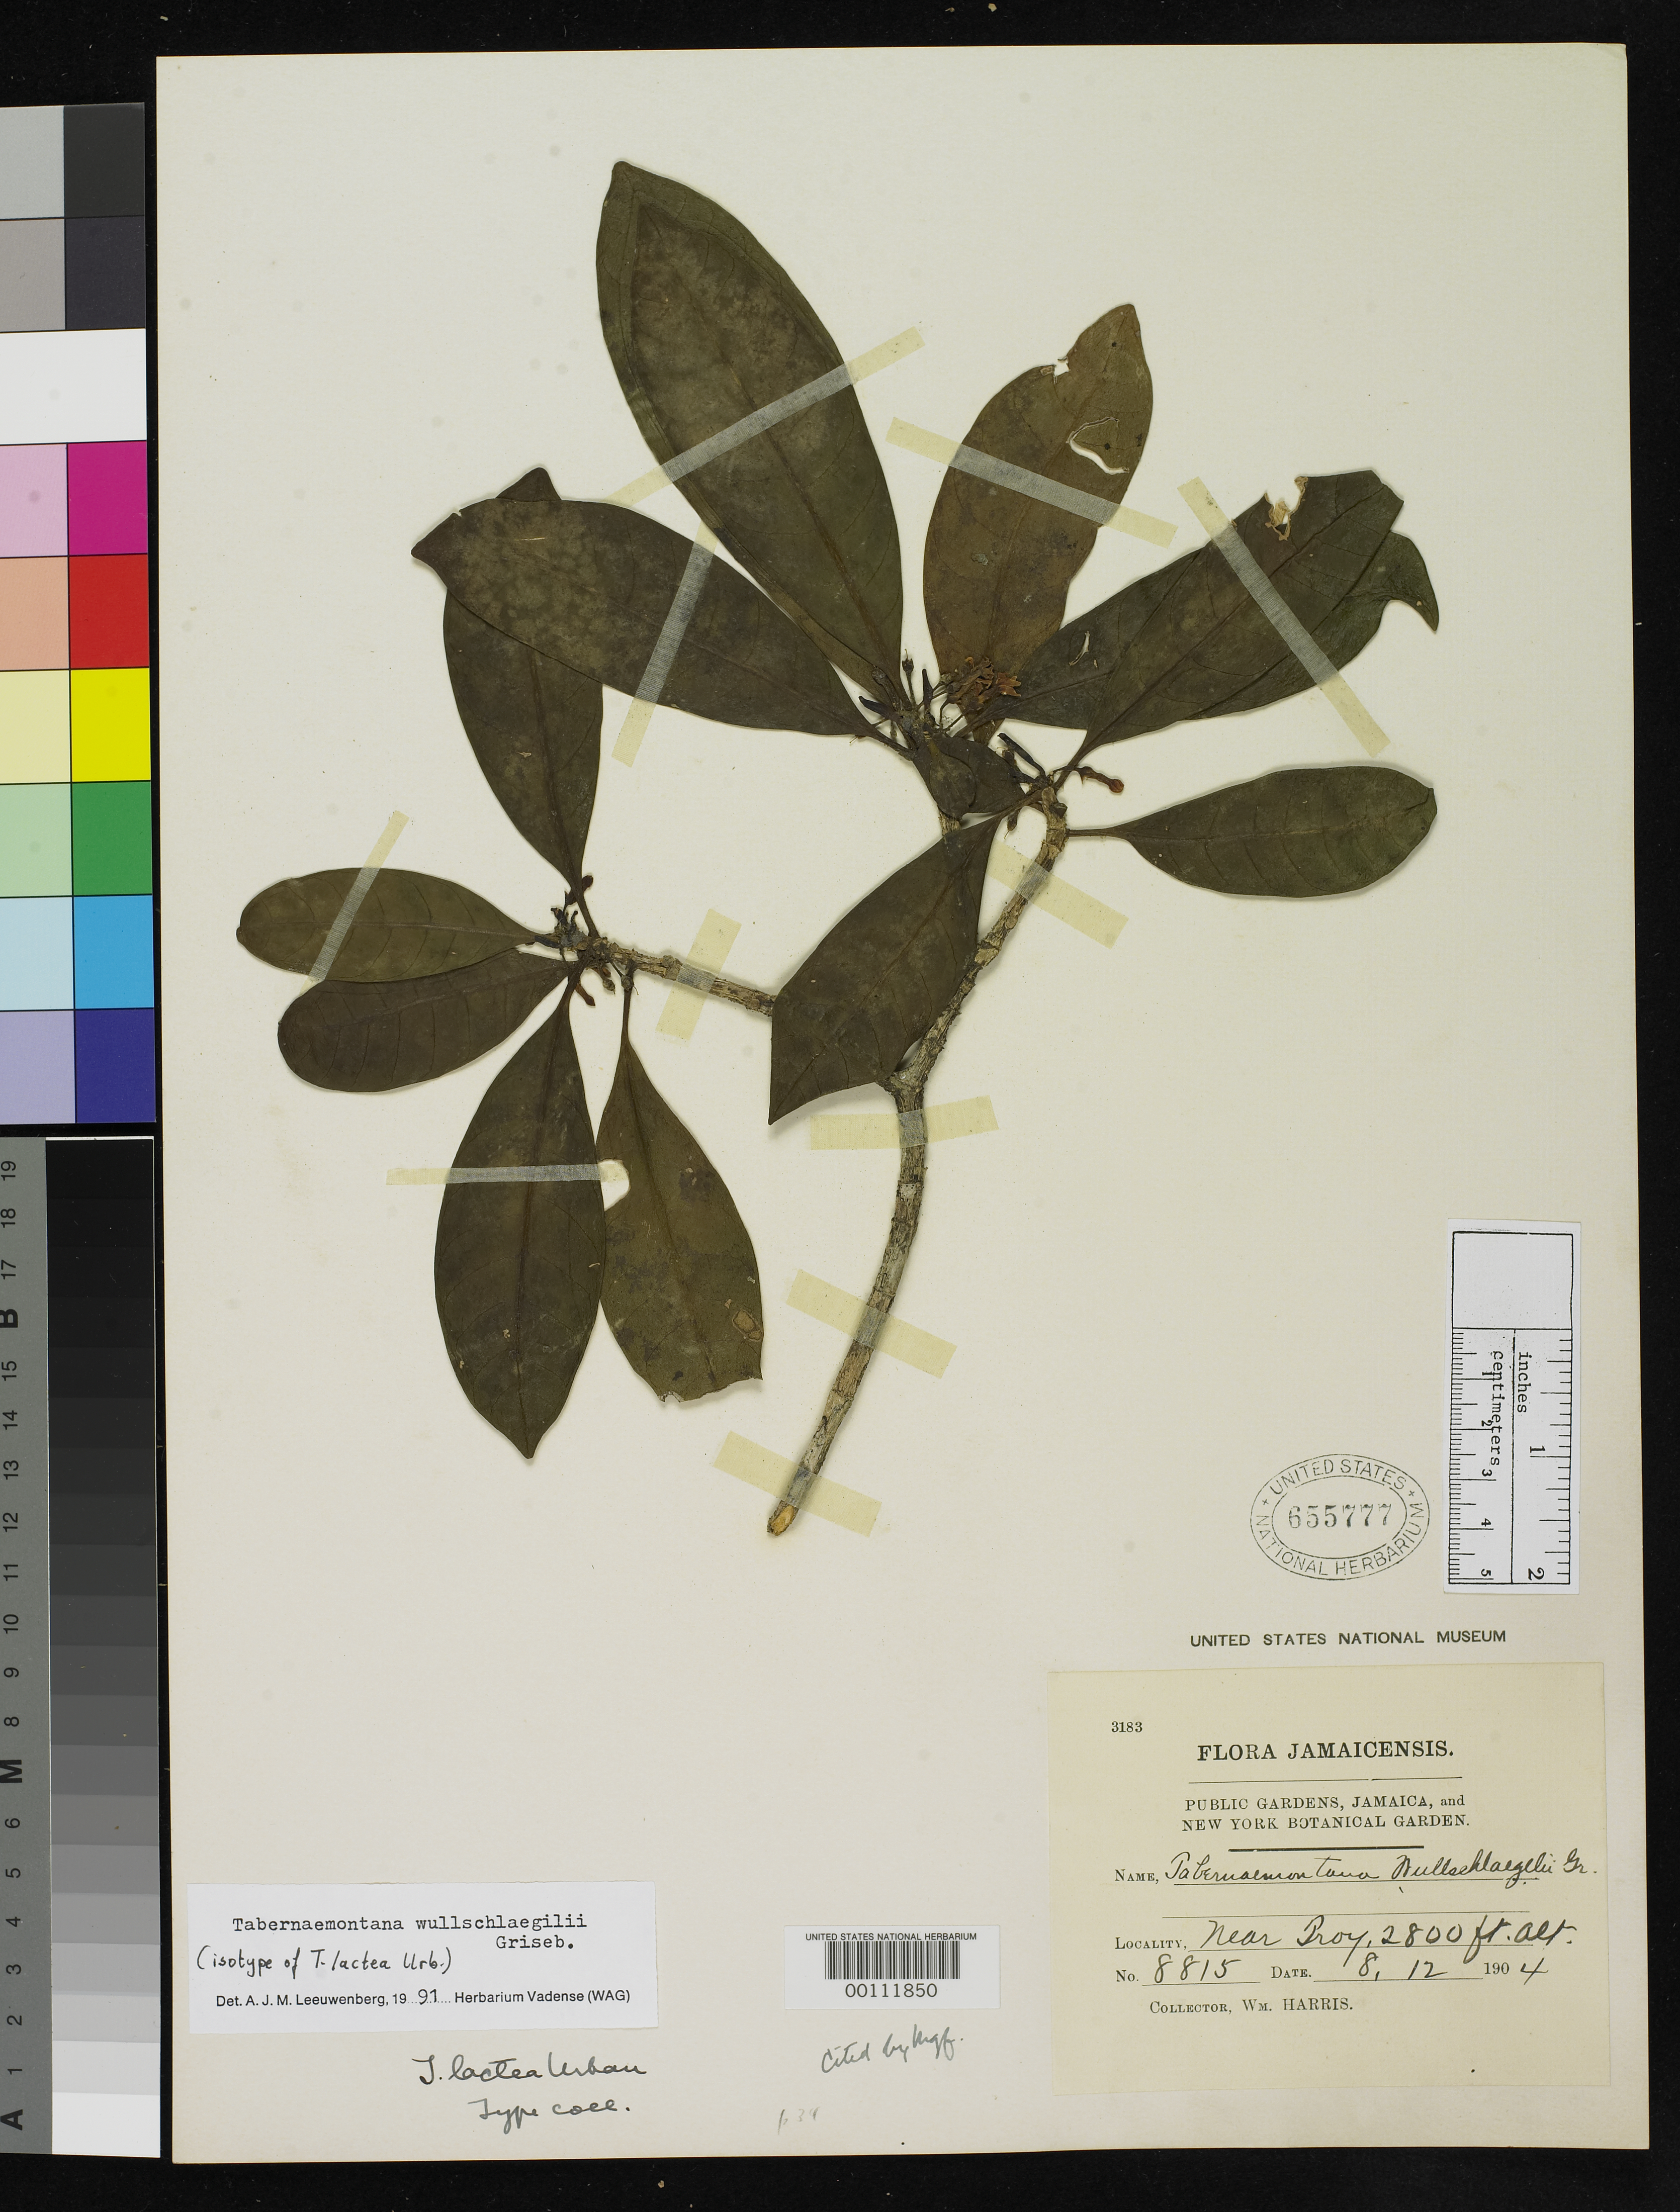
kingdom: Plantae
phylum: Tracheophyta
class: Magnoliopsida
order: Gentianales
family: Apocynaceae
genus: Tabernaemontana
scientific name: Tabernaemontana lactea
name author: Urb.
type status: Isotype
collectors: W. H. Harris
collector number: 8815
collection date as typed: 08 Dec 1904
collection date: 1904-12-08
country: Jamaica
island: Greater Antilles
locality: Near Troy.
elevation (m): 853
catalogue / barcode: US 655777